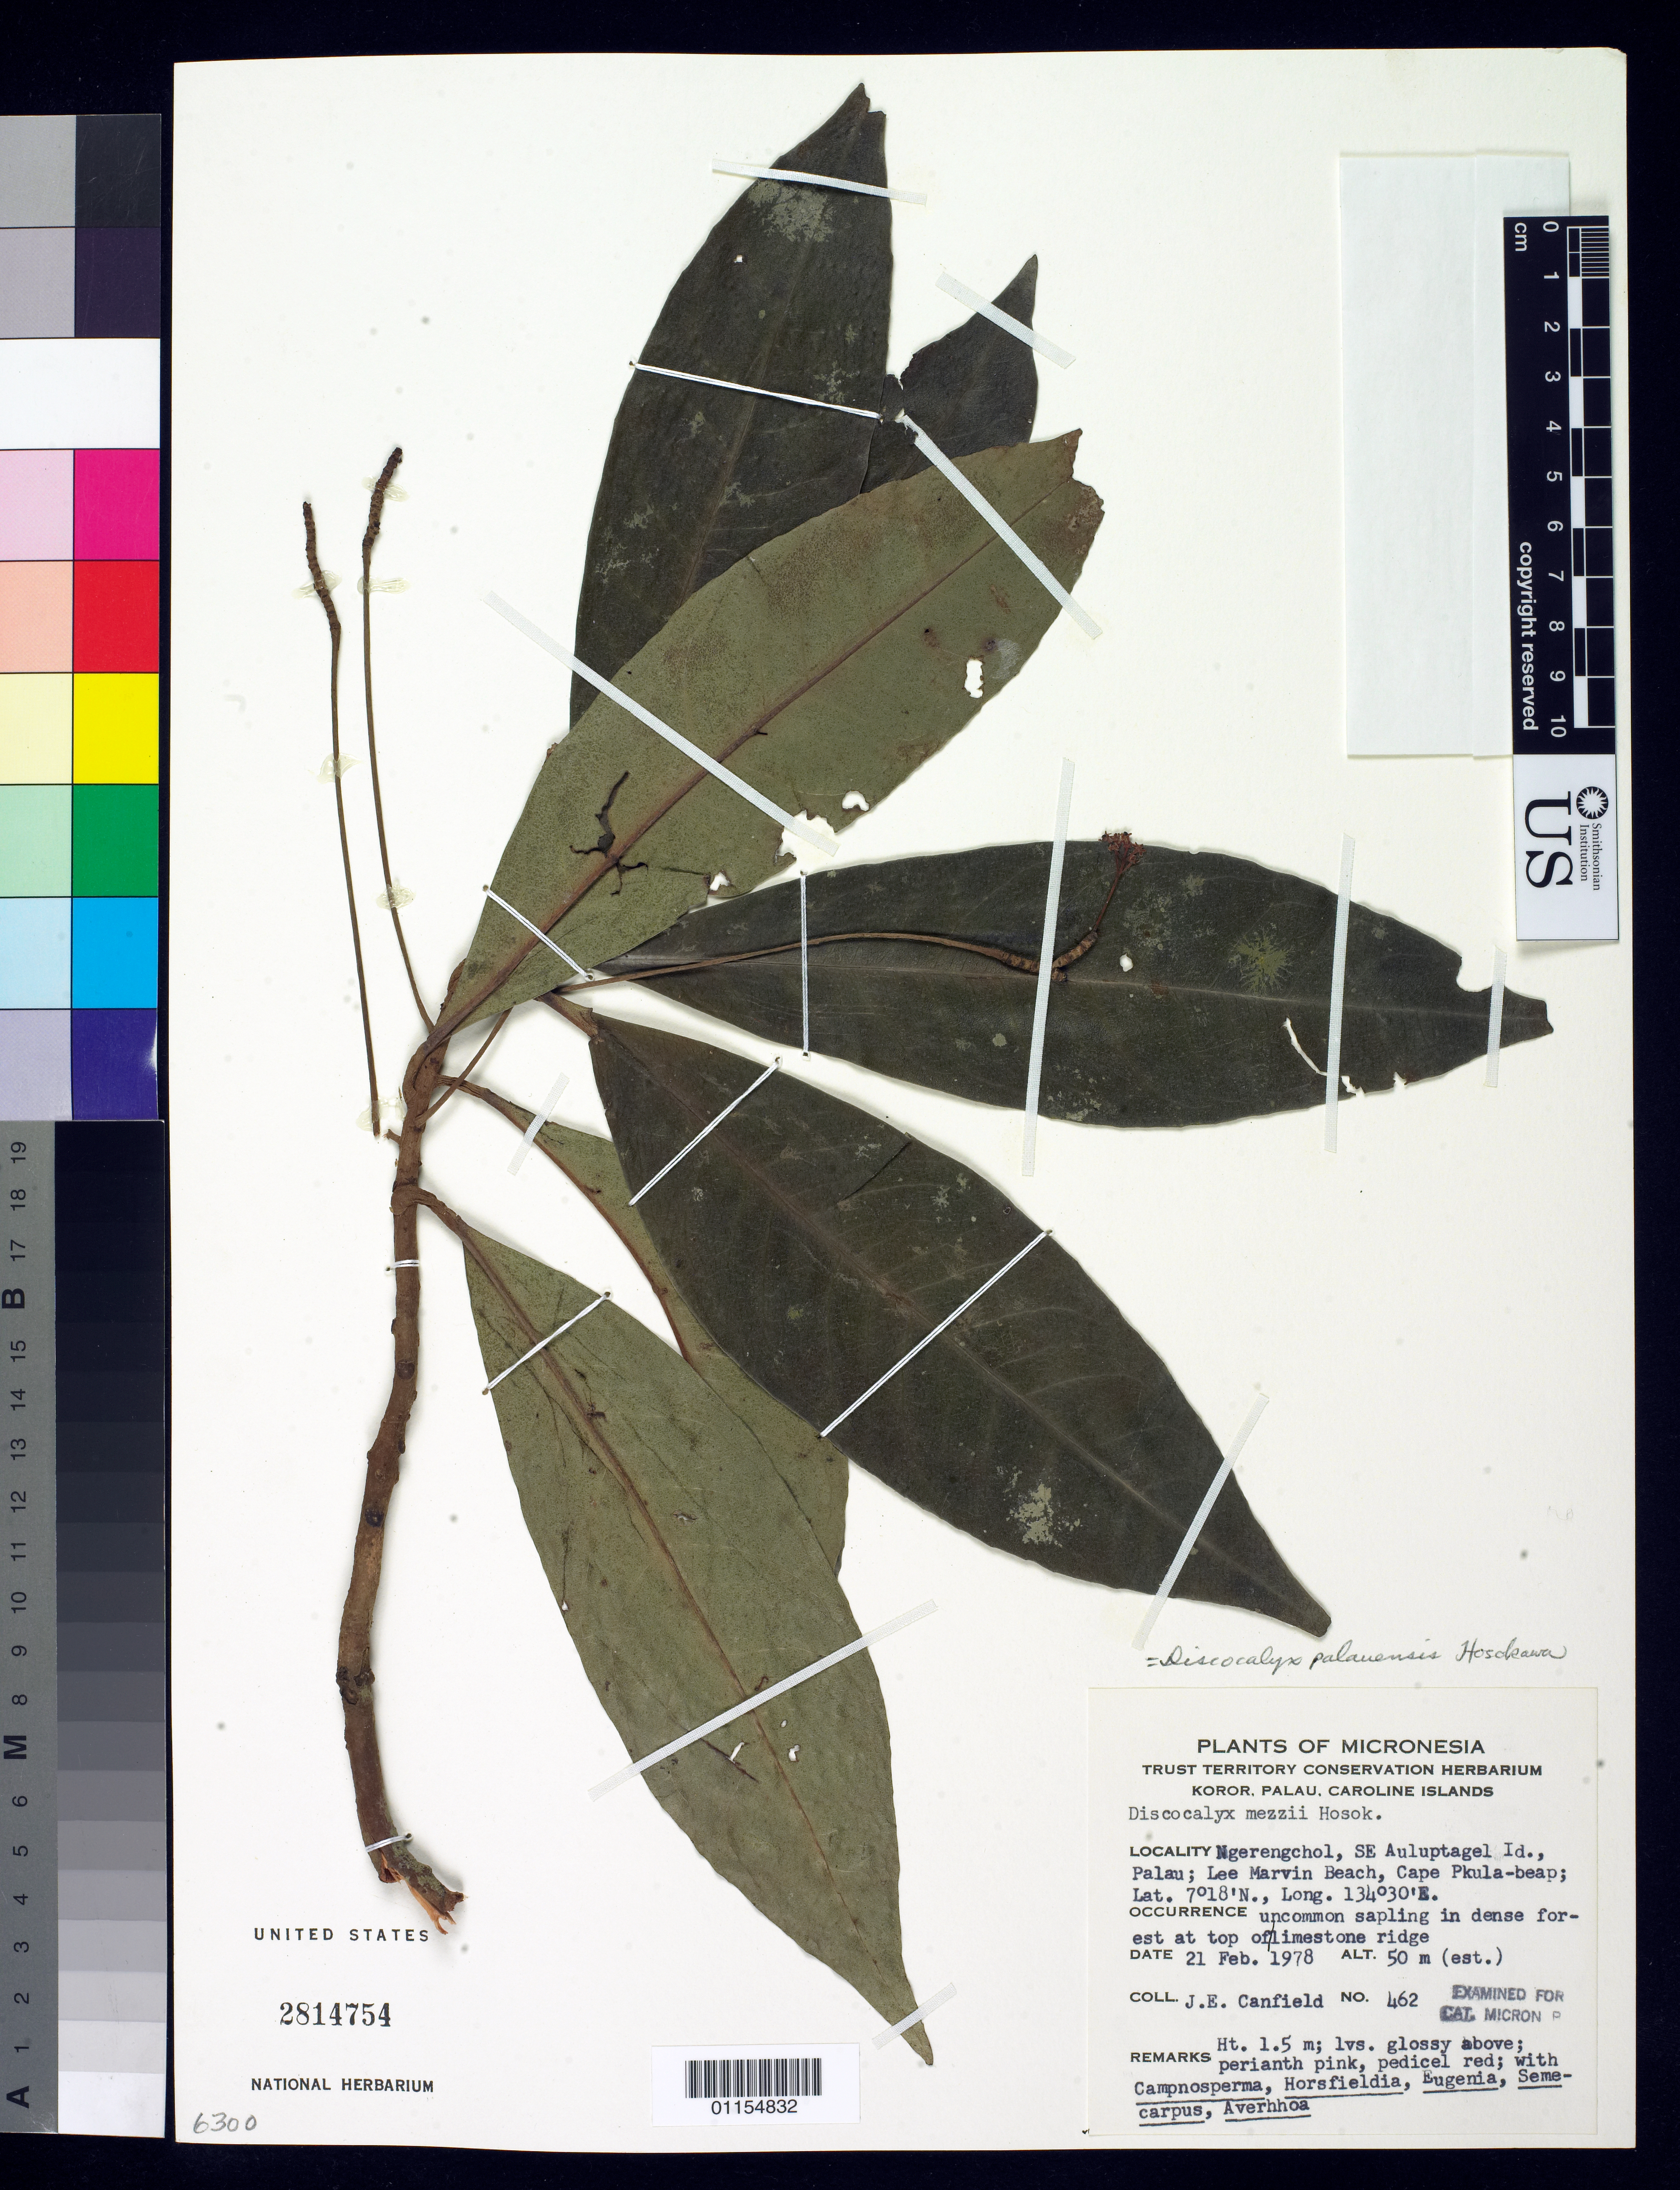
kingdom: Plantae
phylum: Tracheophyta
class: Magnoliopsida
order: Ericales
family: Primulaceae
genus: Discocalyx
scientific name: Discocalyx palauensis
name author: Hosok.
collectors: J. E. Canfield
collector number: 462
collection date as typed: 21 Feb 1978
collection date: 1978-02-21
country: Palau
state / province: Koror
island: Ulebsechel [Aulupse'el]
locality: Ngerengchol, se auluptagel island [= ulebsechel i.], lee marvin beach, cape pkula-beap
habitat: Dense forest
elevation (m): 50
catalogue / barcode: US 2814754